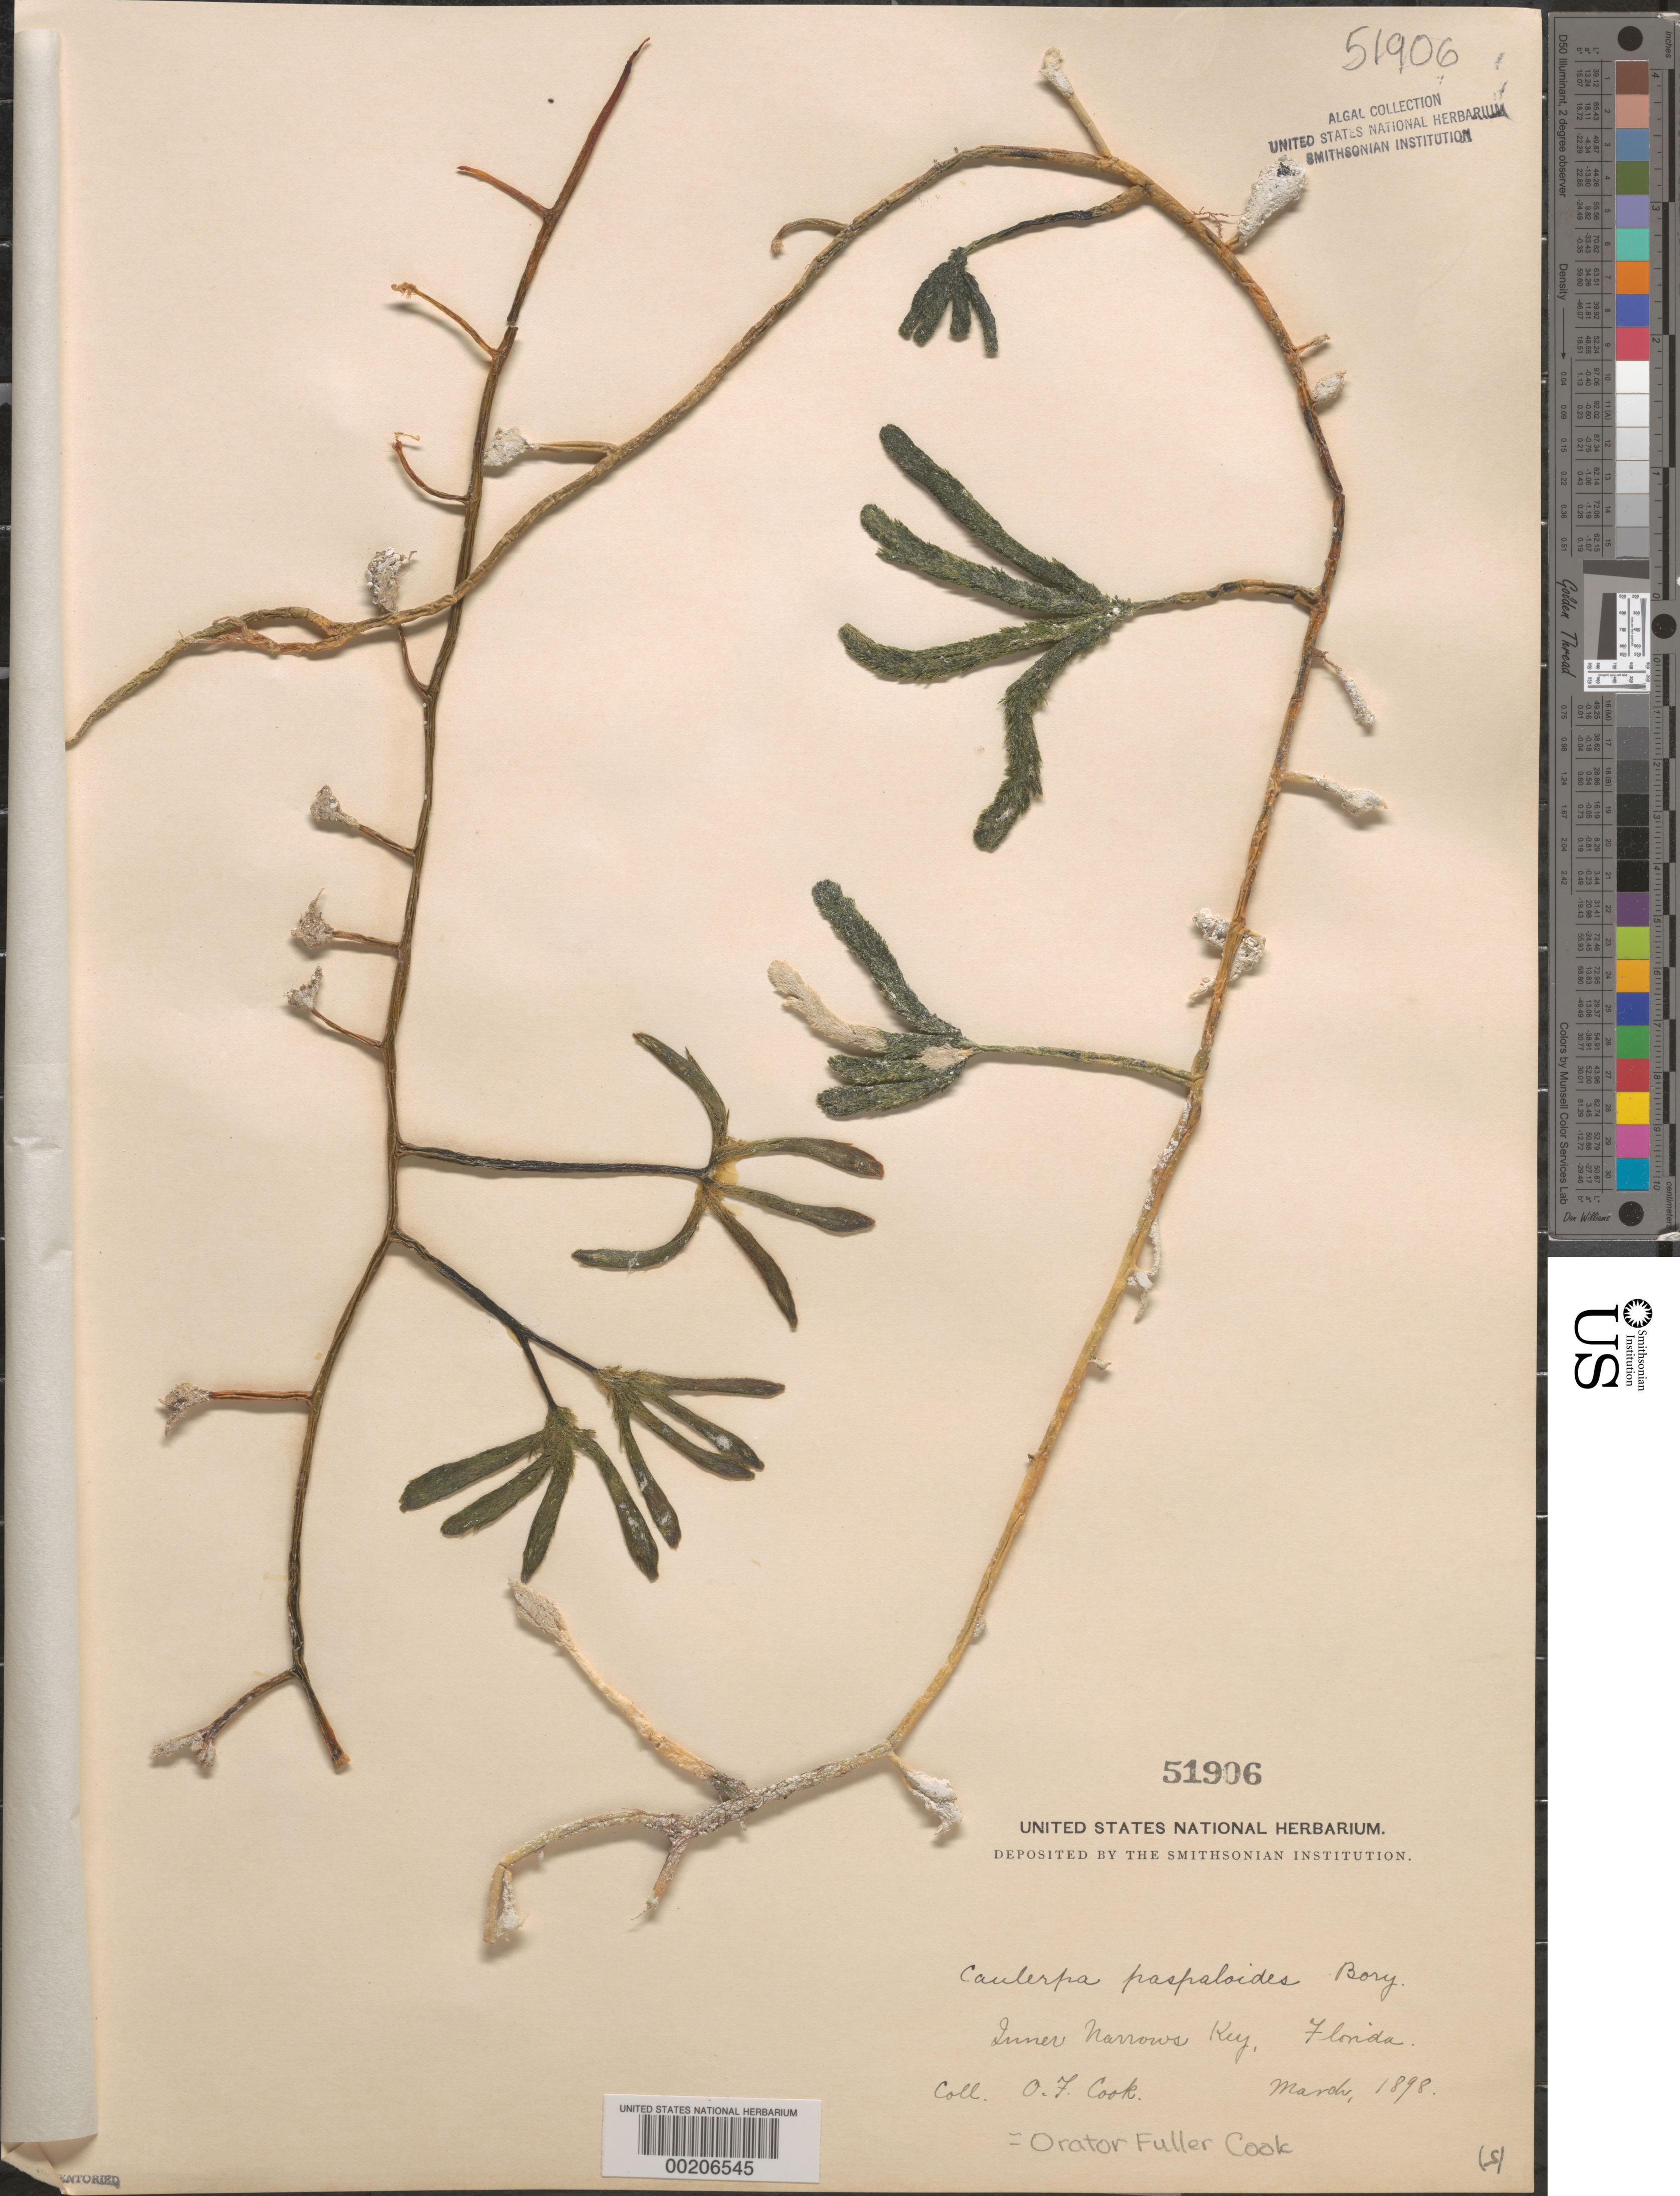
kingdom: Plantae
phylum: Chlorophyta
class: Ulvophyceae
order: Bryopsidales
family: Caulerpaceae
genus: Caulerpa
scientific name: Caulerpa paspaloides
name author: (Bory) Grev.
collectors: O. F. Cook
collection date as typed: Mar 1898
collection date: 1898-03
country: United States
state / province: Florida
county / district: Monroe County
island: "Inner Narrows Key"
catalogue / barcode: US 51906